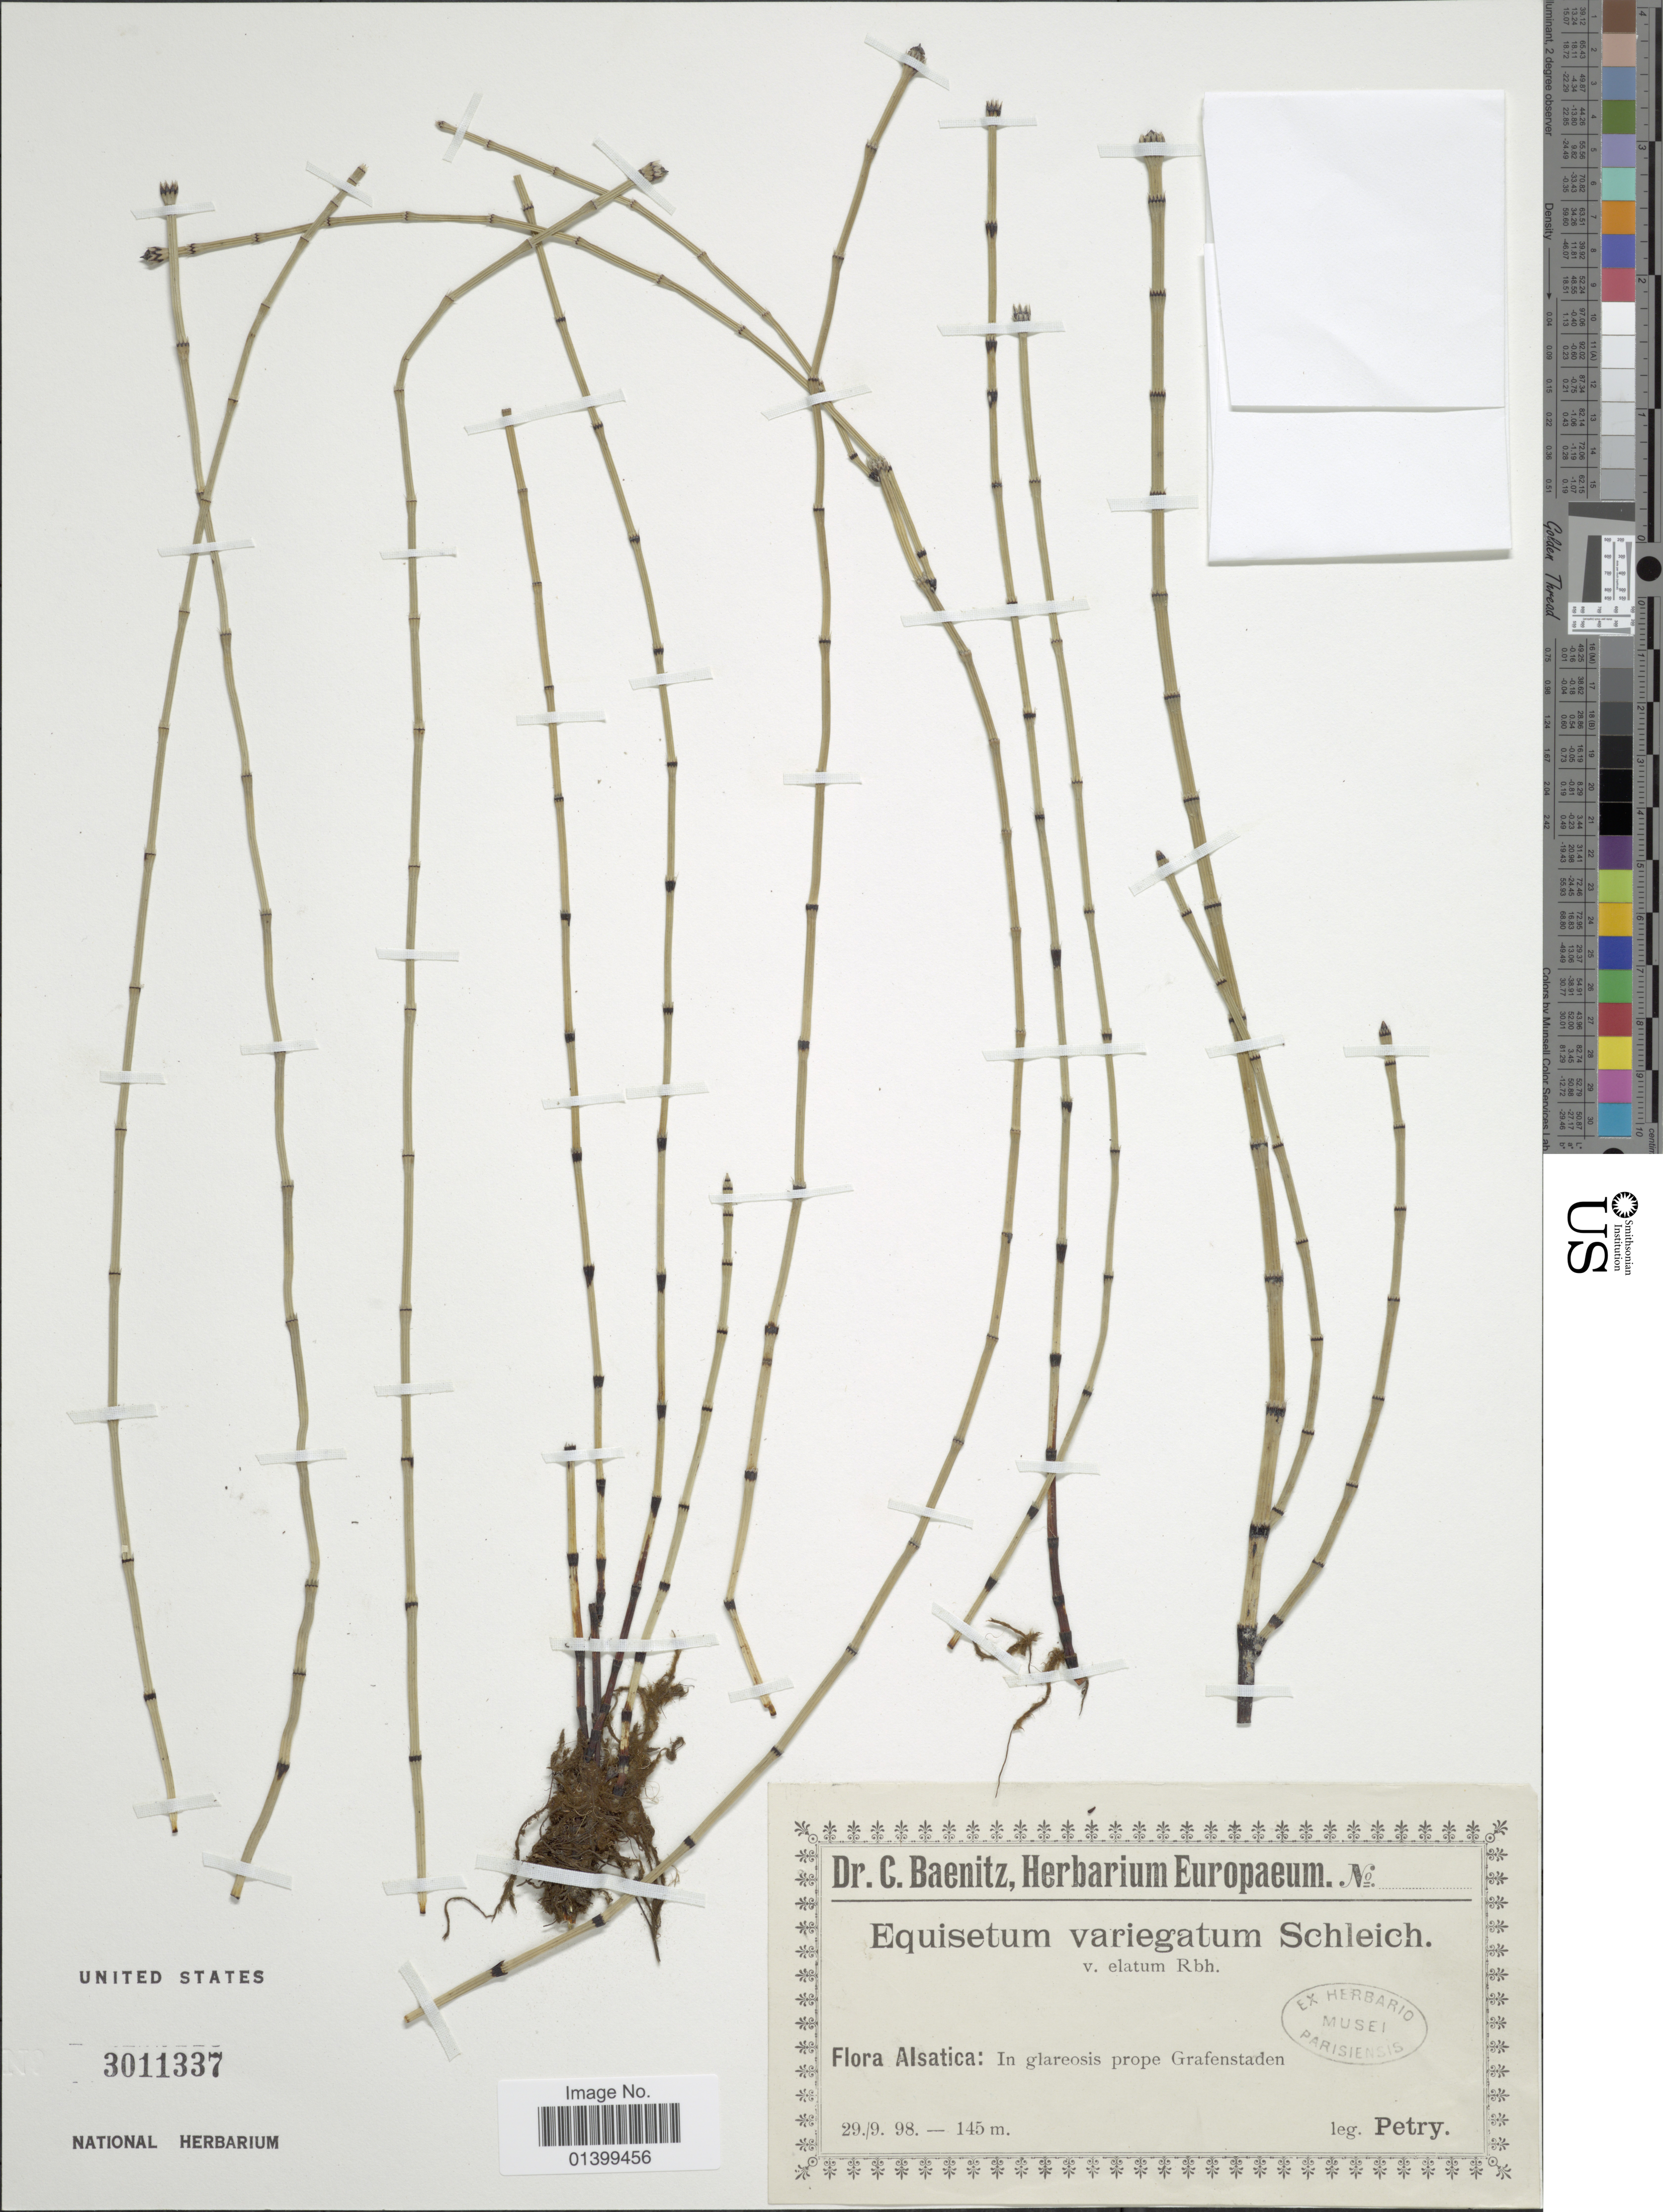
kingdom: Plantae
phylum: Tracheophyta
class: Polypodiopsida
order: Equisetales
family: Equisetaceae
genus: Equisetum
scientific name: Equisetum variegatum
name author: Schleich. ex F. Weber & D. Mohr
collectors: -. Petry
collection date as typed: Transcribed d/m/y: 29/9/98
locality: Flora Alsatica: In glareosis prope Grafenstaden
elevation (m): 145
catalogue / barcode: US 3011337